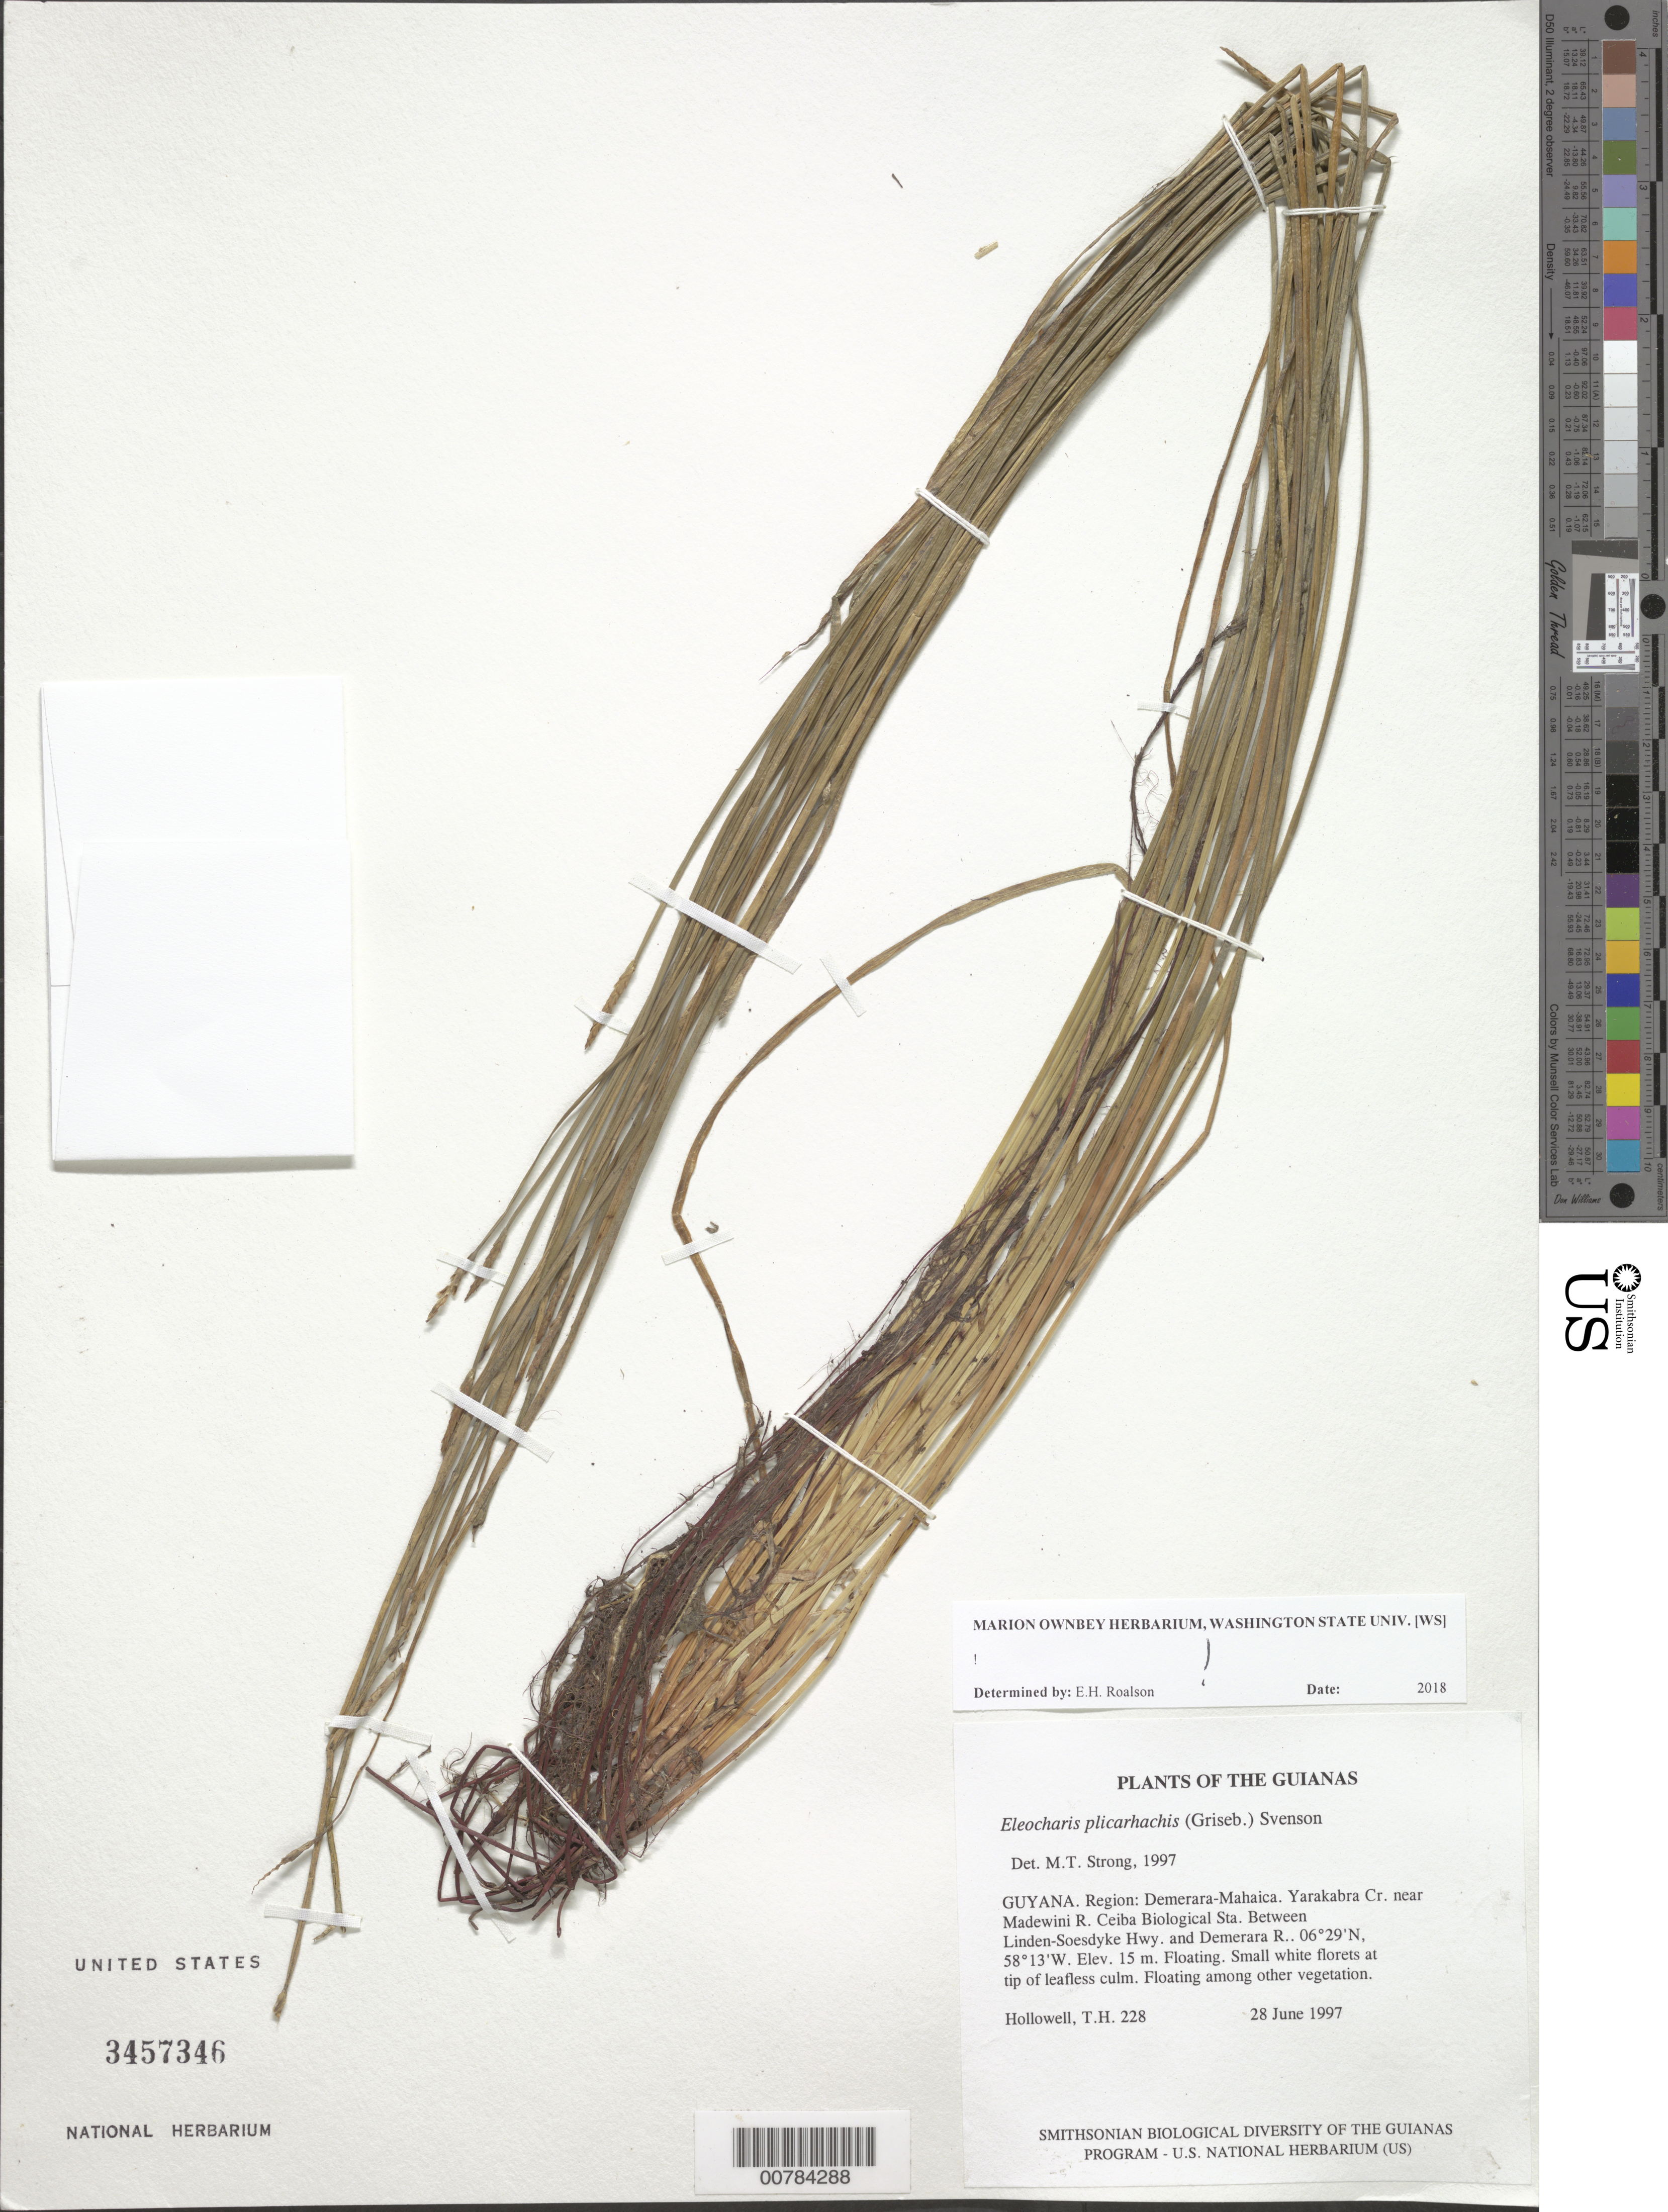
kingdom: Plantae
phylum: Tracheophyta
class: Liliopsida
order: Poales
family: Cyperaceae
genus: Eleocharis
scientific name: Eleocharis plicarhachis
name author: (Griseb.) Svenson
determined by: Strong, M. T., (US), Smithsonian Institution - National Museum of Natural History (UNITED STATES)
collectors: T. Hollowell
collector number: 228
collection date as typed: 28 June 1997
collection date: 1997-06-28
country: Guyana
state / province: Demerara-Mahaica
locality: Yarakabra Cr. near Madewini R. Ceiba Biological Sta. Between Linden-Soesdyke Hwy. and Demerara R.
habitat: Floating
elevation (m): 15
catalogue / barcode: US 3457346